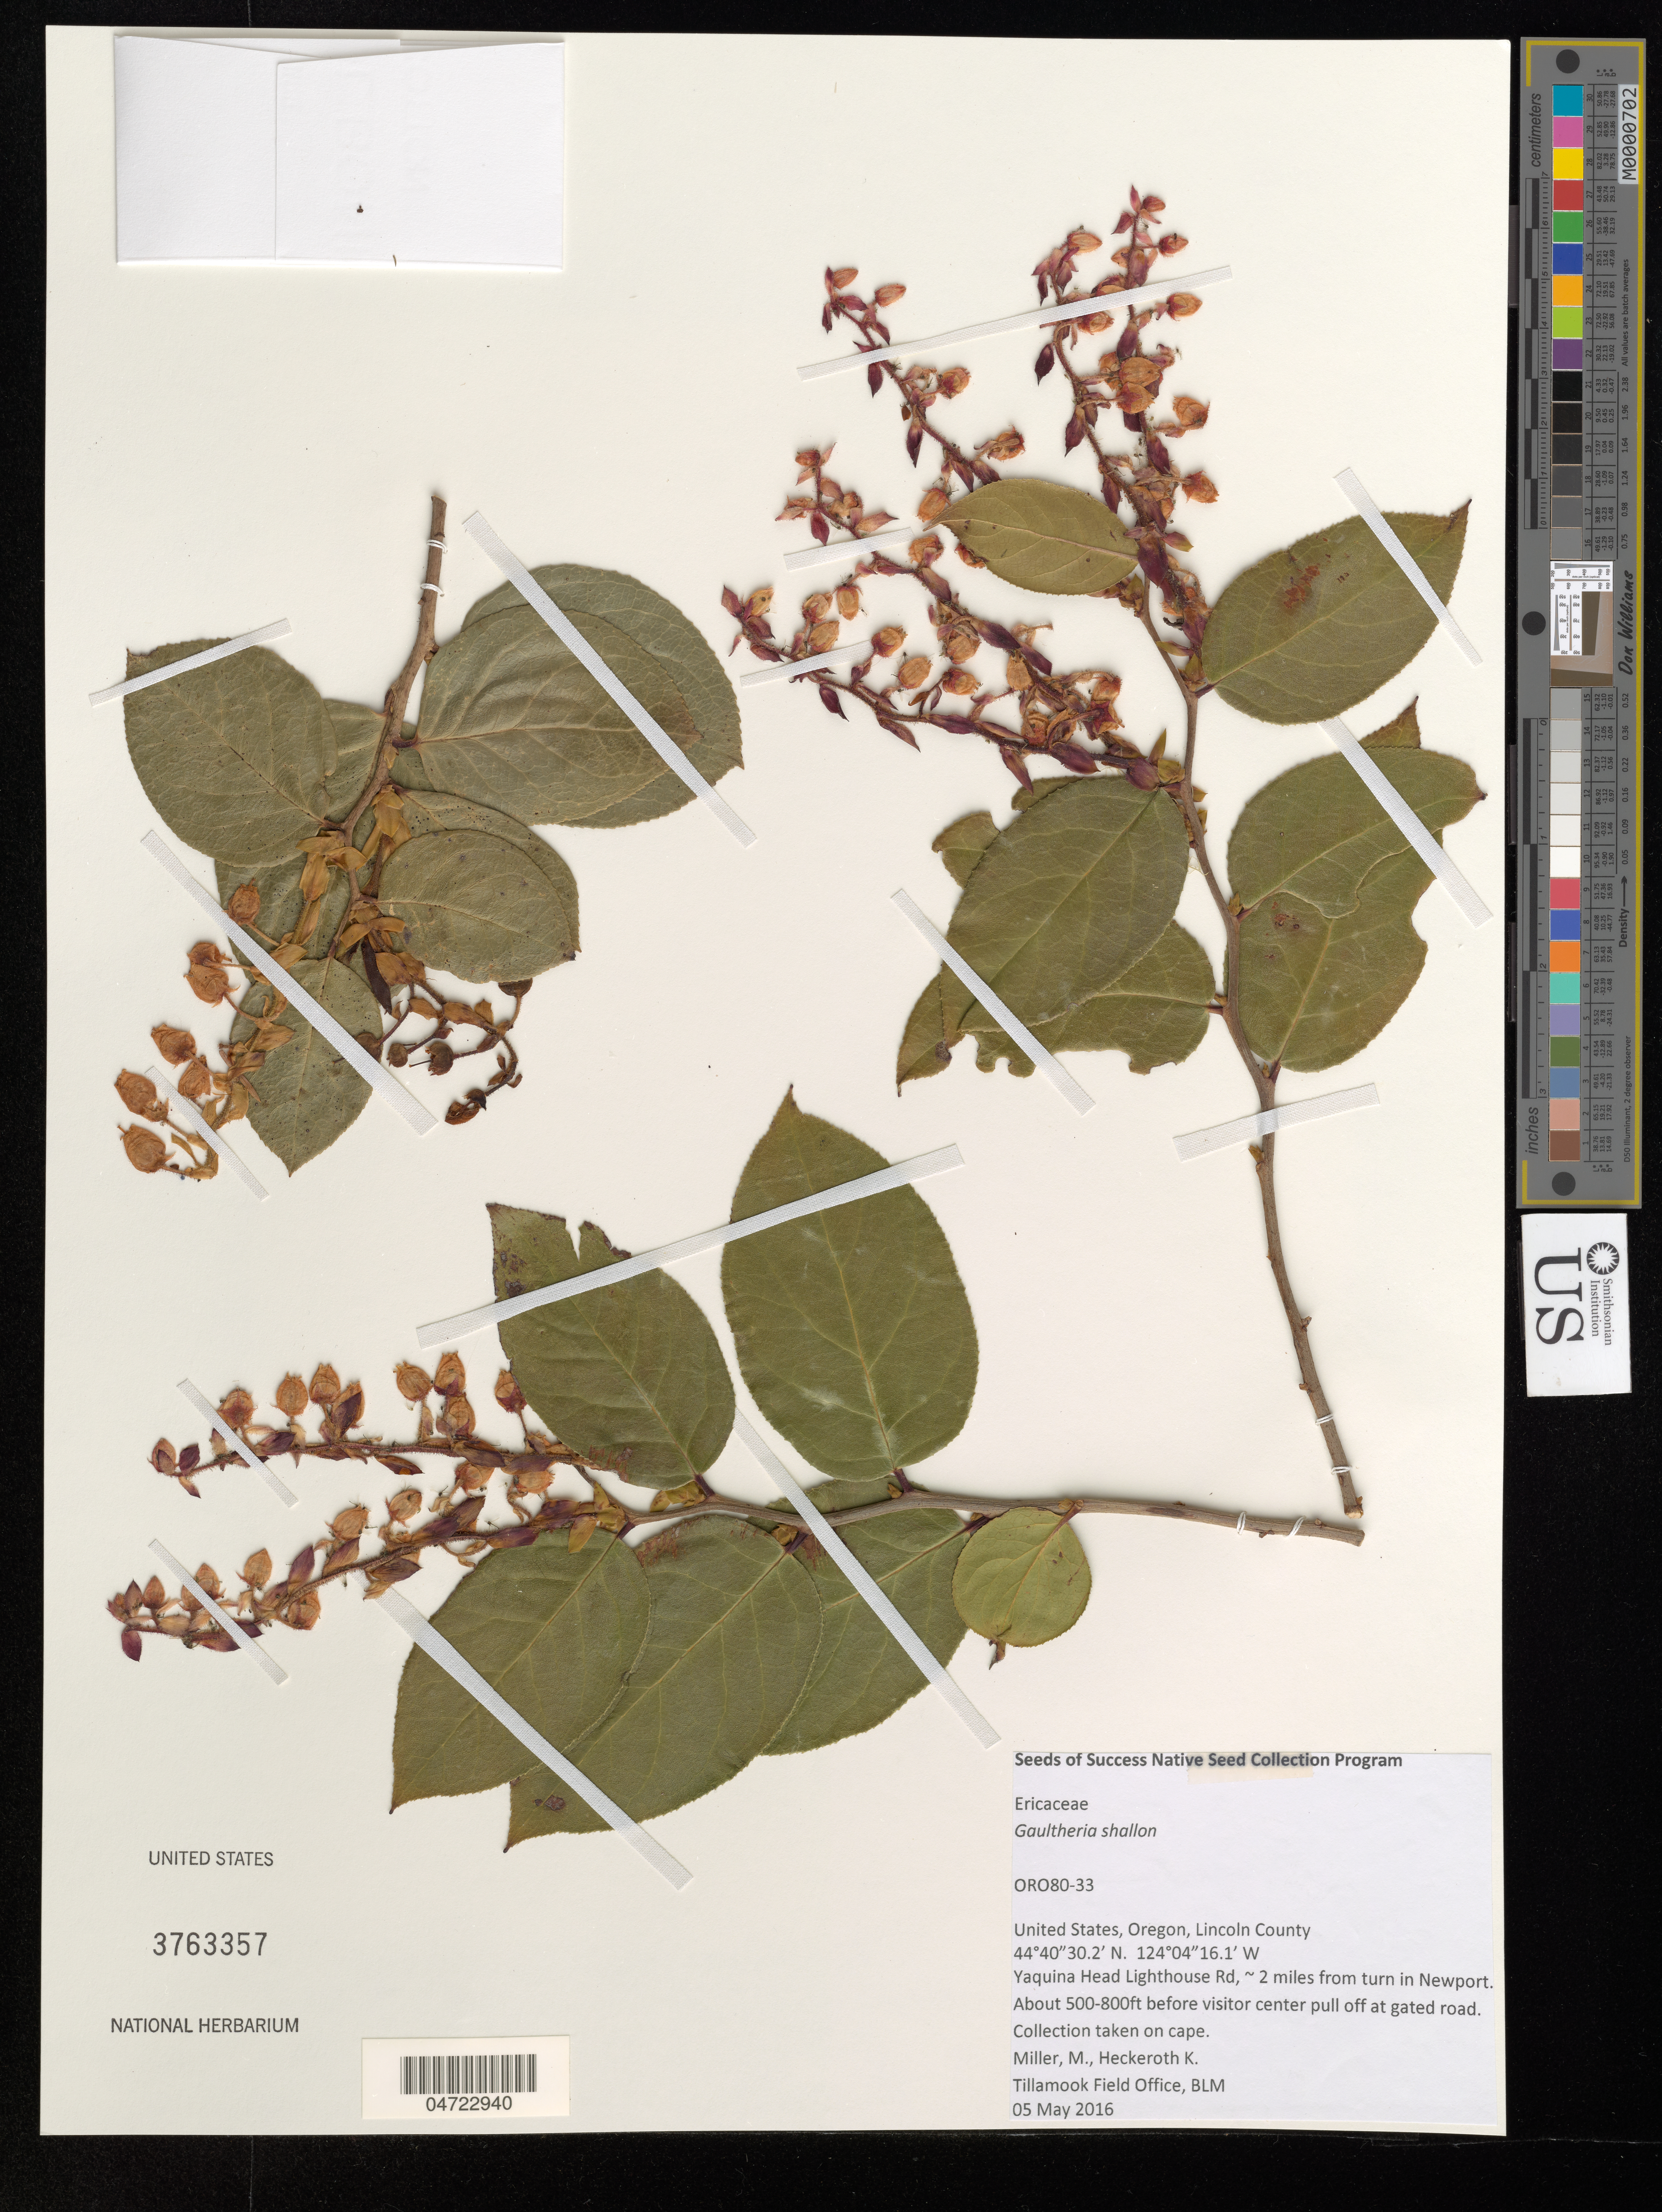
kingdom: Plantae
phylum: Tracheophyta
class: Magnoliopsida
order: Ericales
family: Ericaceae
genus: Gaultheria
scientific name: Gaultheria shallon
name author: Pursh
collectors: M. Miller & K. Heckeroth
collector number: ORO80-33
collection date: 2016-05-05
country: United States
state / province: Oregon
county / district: Lincoln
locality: Lincoln County. Yaquina Head Lighthouse Rd, ~2 miles from turn in Newport. About 500-800ft before visitor center pull off at gated road.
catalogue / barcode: US 3763357